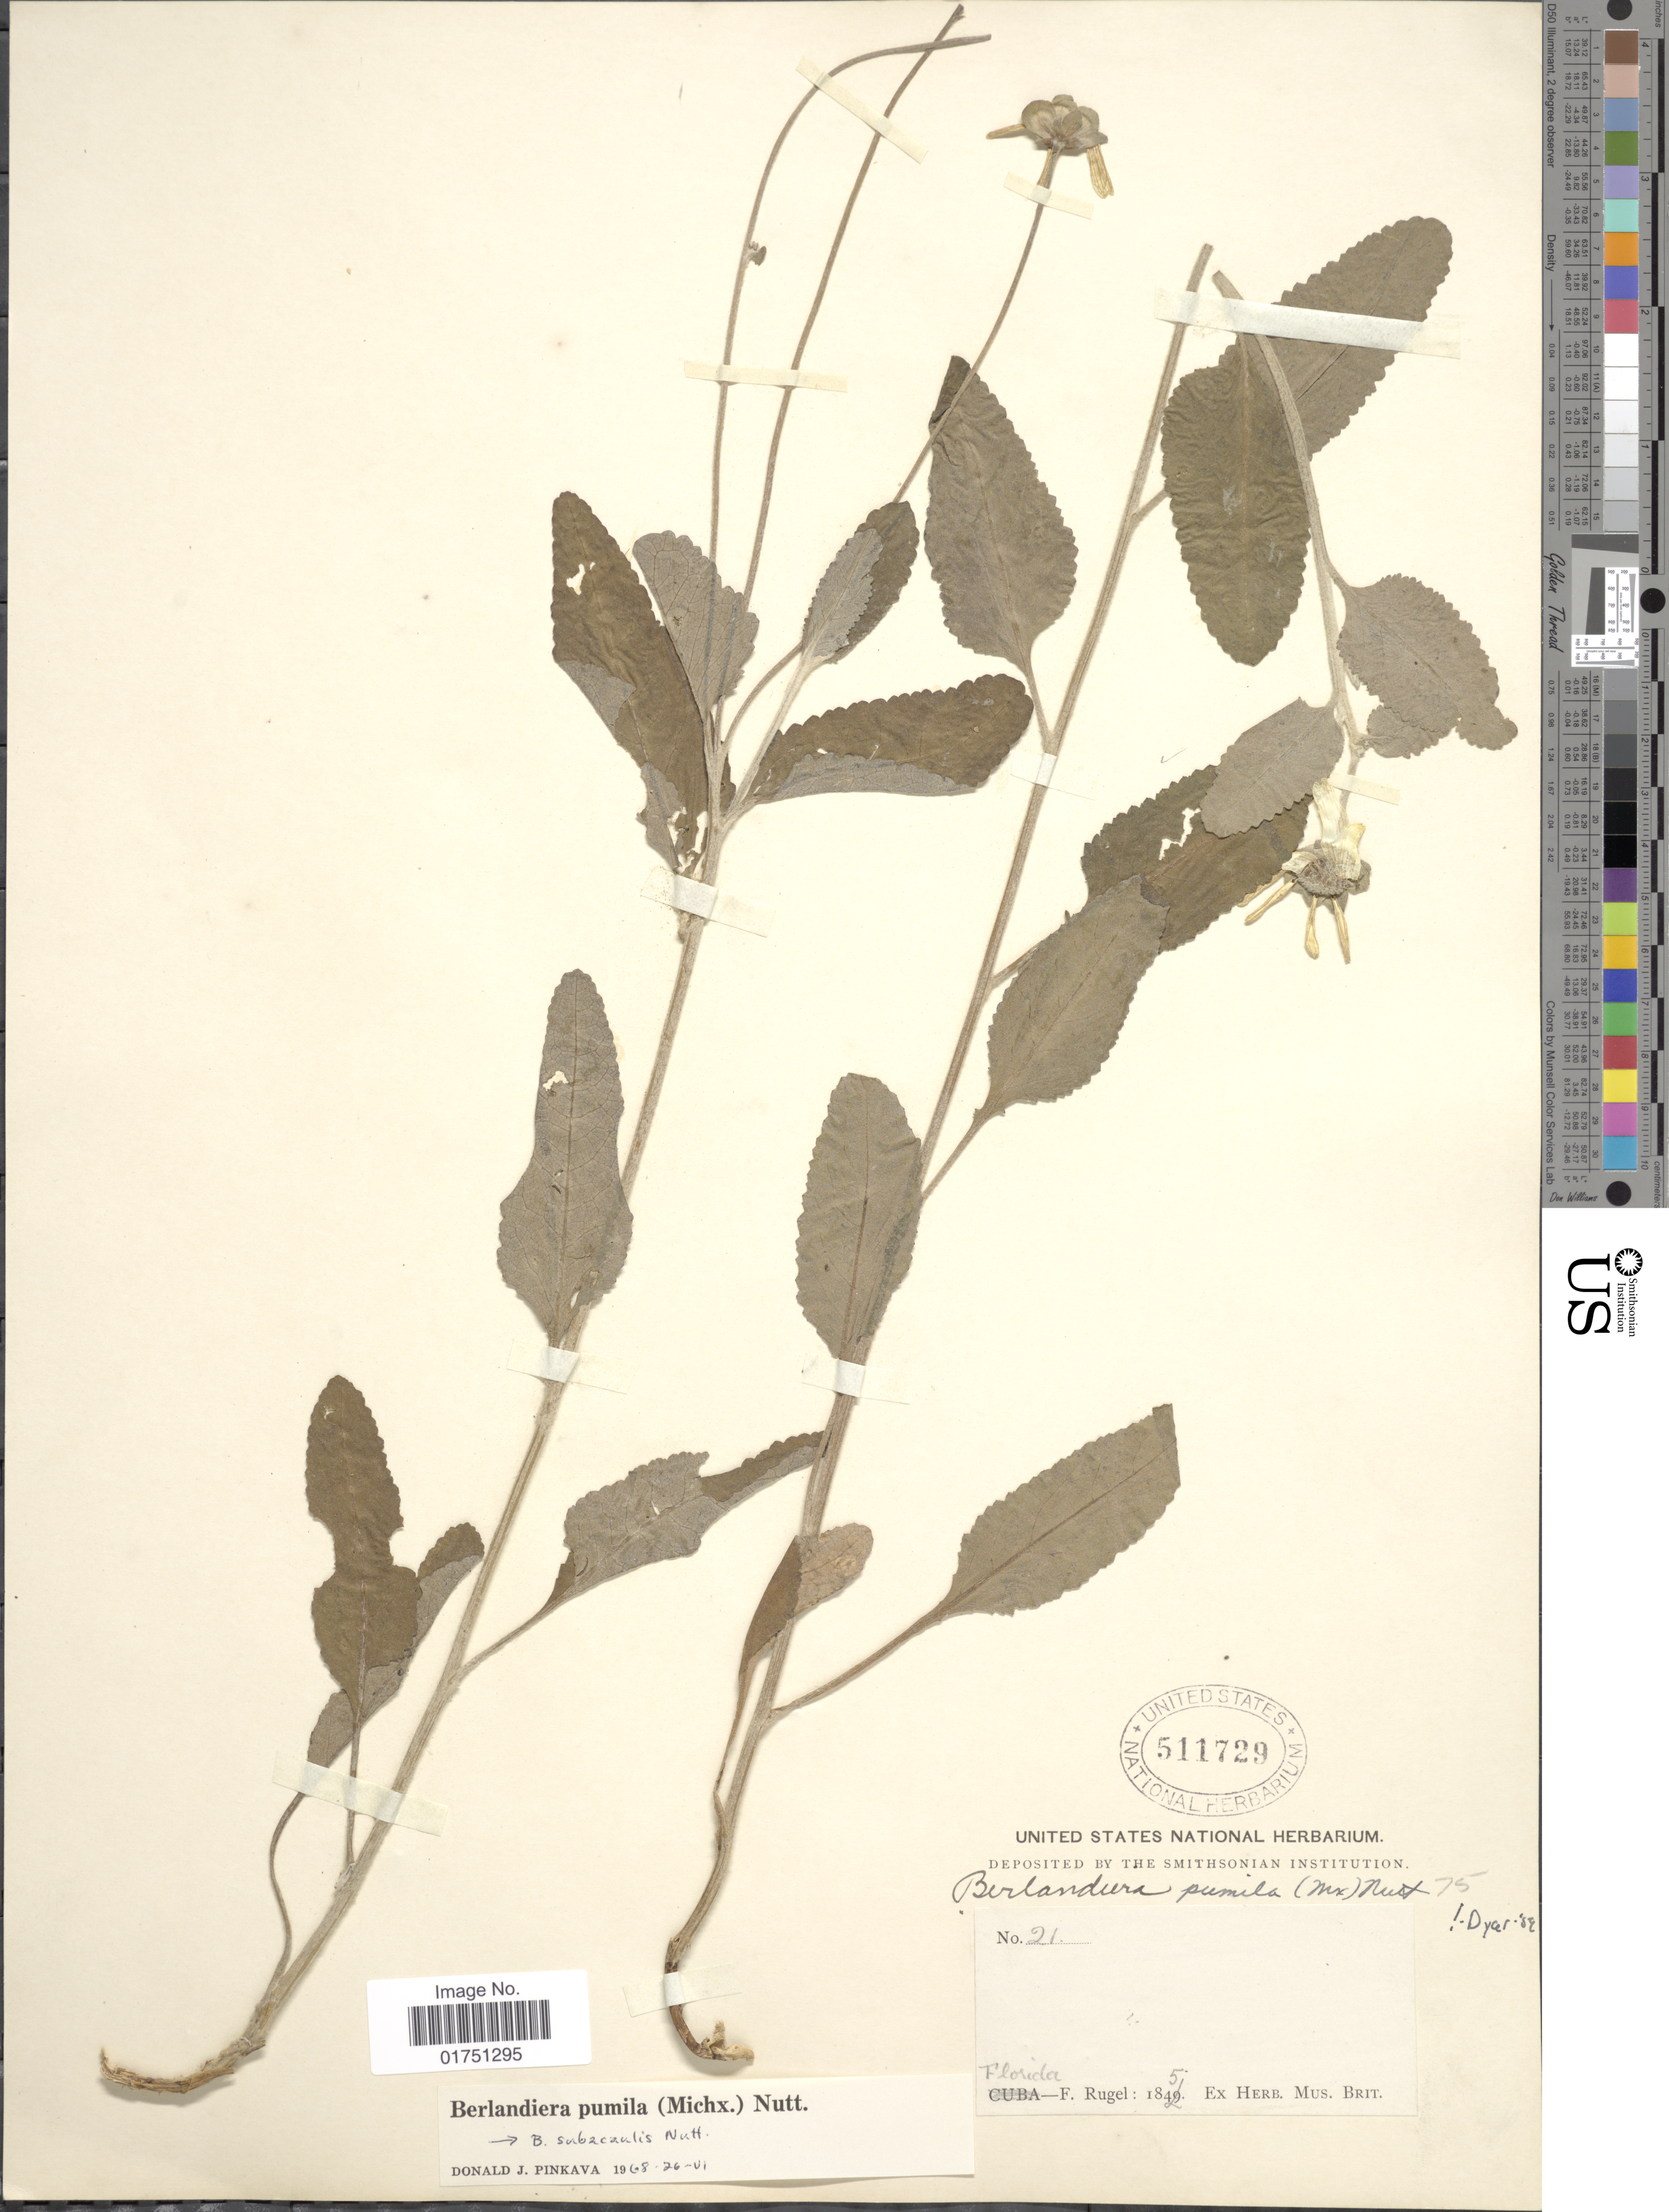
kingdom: Plantae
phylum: Tracheophyta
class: Magnoliopsida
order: Asterales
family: Asteraceae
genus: Berlandiera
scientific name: Berlandiera pumila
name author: (Michx.) Nutt.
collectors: F. Rugel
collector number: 21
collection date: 1845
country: United States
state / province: Florida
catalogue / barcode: US 511729